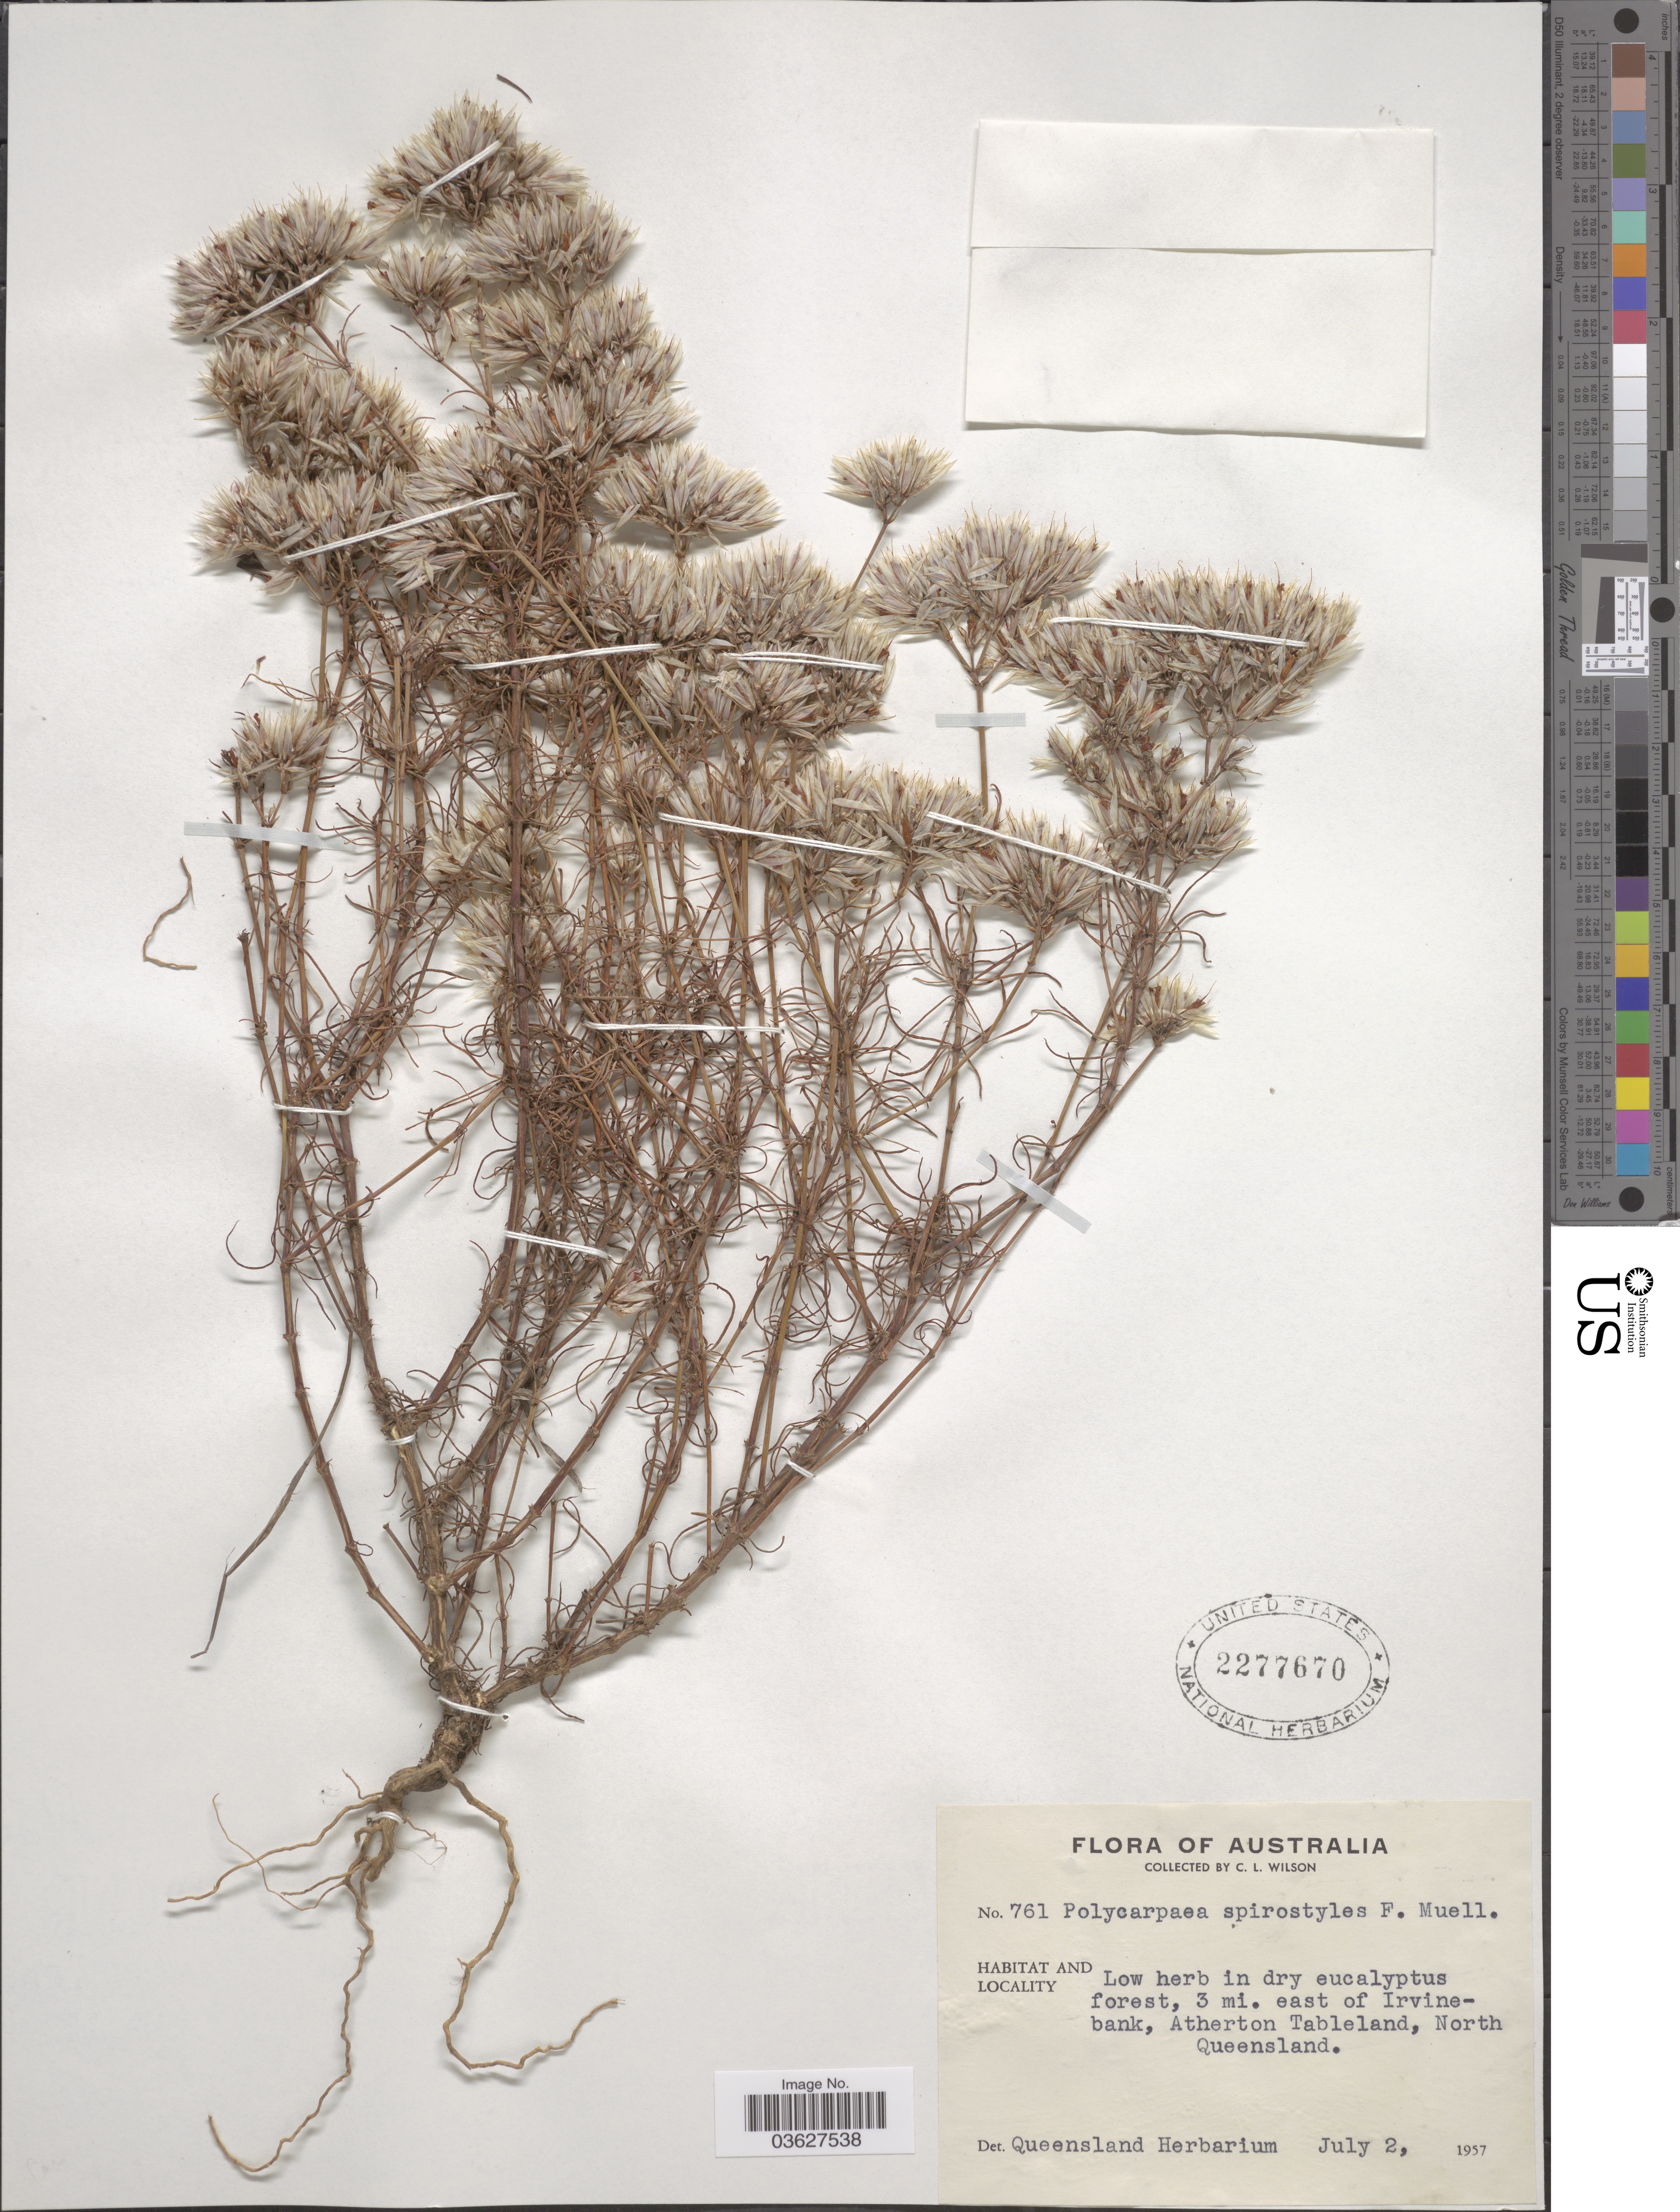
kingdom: Plantae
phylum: Tracheophyta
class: Magnoliopsida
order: Caryophyllales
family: Caryophyllaceae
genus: Polycarpaea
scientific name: Polycarpaea spirostylis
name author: F. Muell.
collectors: C. L. Wilson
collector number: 761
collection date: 1957-07-02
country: Australia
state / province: Queensland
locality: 3 mi. east of Irvinebank, Atherton Tableland, North Queensland.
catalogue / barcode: US 2277670